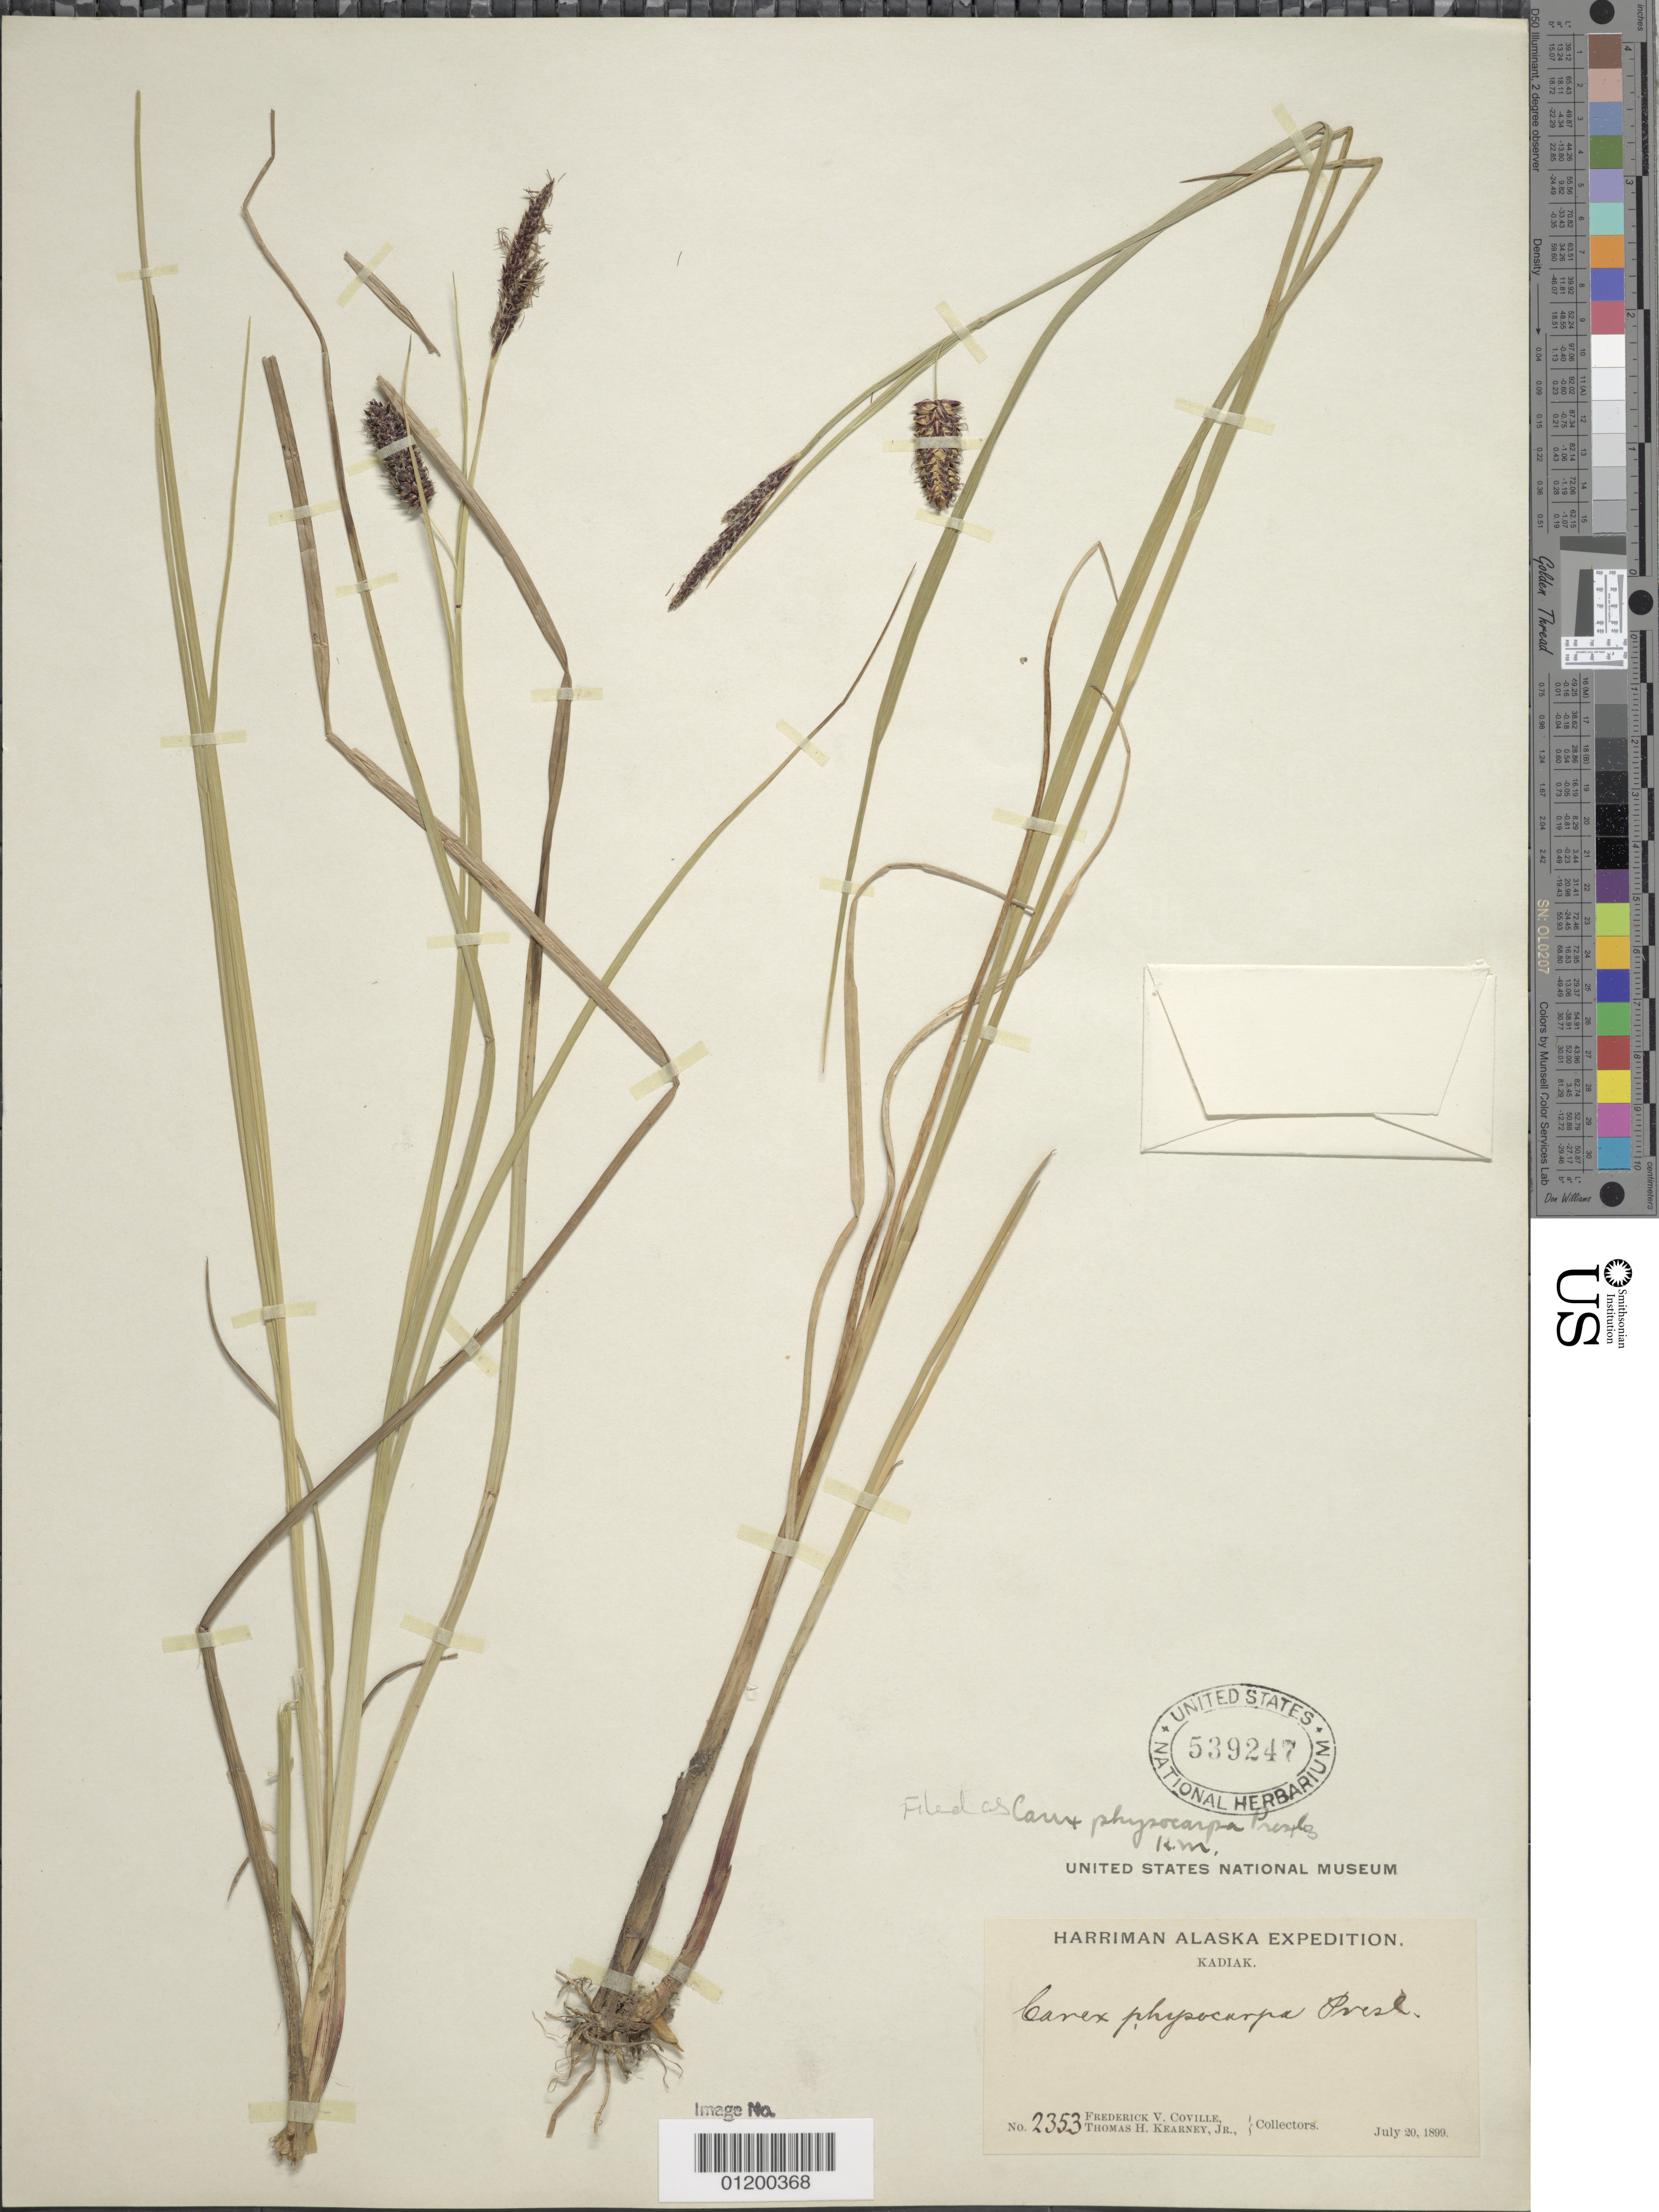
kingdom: Plantae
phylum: Tracheophyta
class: Liliopsida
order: Poales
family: Cyperaceae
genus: Carex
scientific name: Carex saxatilis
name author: L.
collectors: F. V. Coville & T. H. Kearney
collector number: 2353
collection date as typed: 20 Jul 1899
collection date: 1899-07-20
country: United States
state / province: Alaska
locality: Kadiak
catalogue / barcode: US 539247